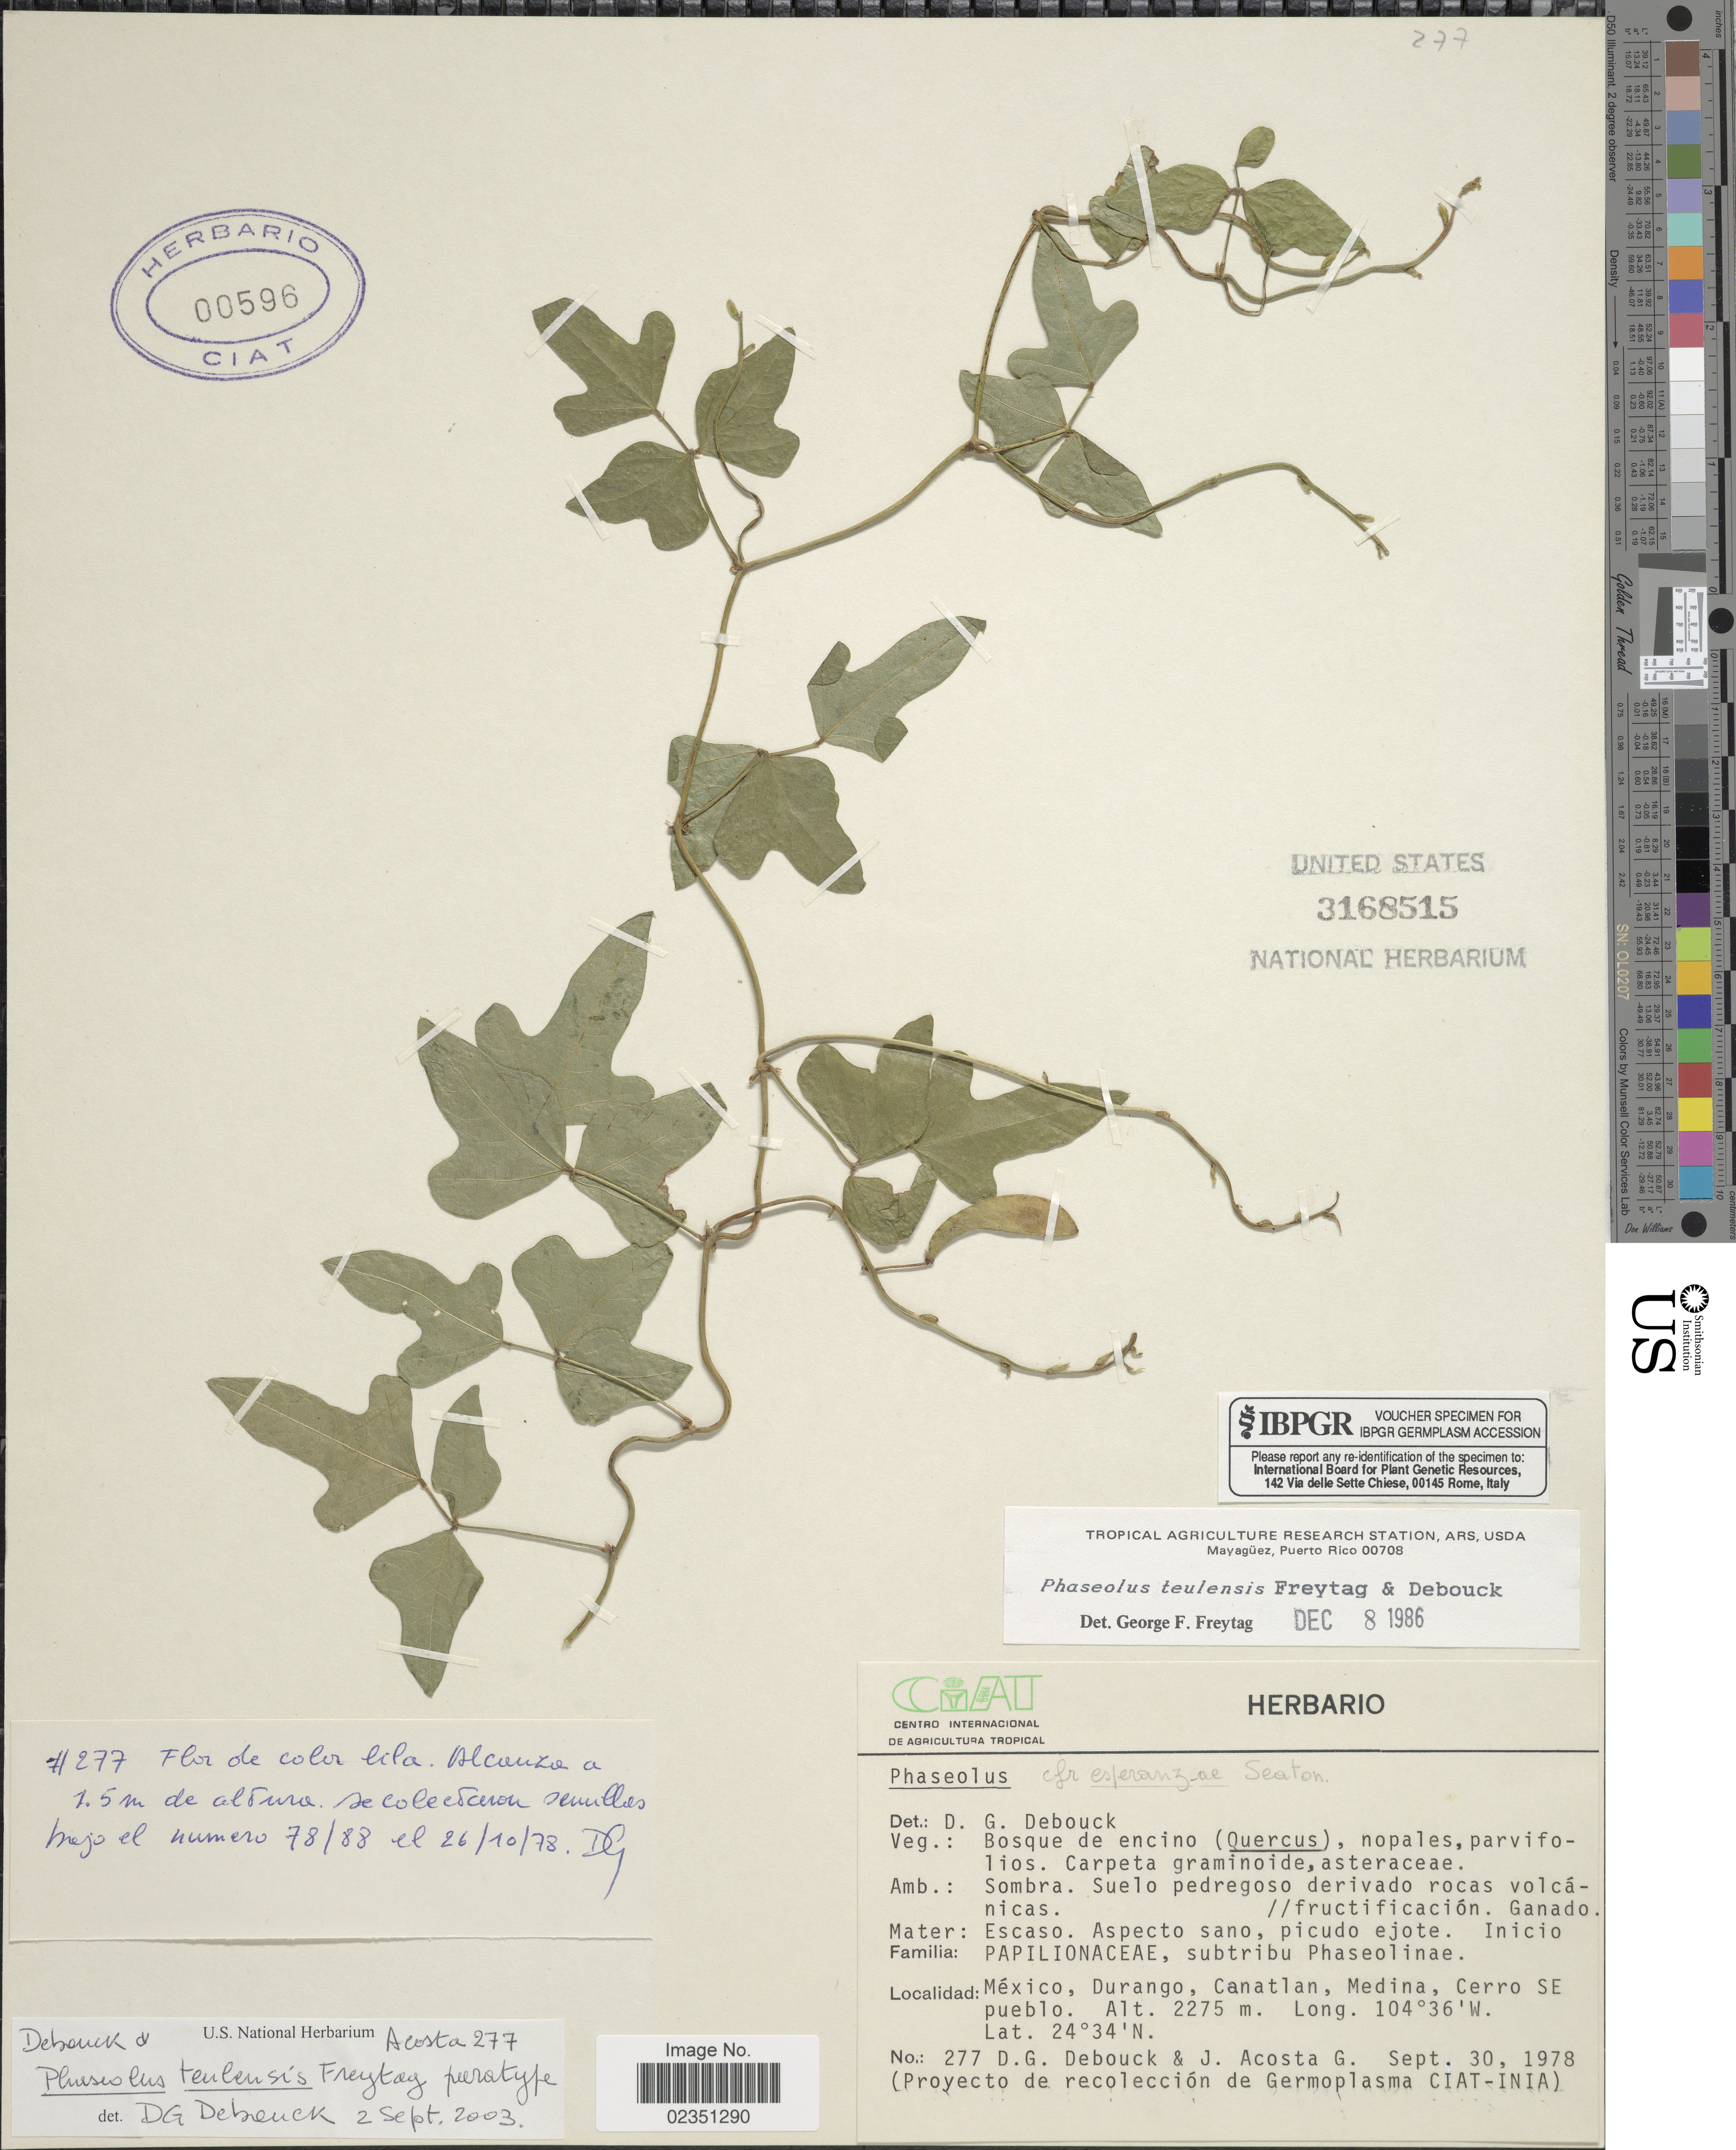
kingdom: Plantae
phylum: Tracheophyta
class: Magnoliopsida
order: Fabales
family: Fabaceae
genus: Phaseolus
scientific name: Phaseolus teulensis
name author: Freytag & Debouck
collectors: D. Debouck & Acosta G., J.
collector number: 277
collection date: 1978-09-30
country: Mexico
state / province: Durango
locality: Canatlan, Medina, Cerro DE pueblo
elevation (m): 2275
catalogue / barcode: US 3168515